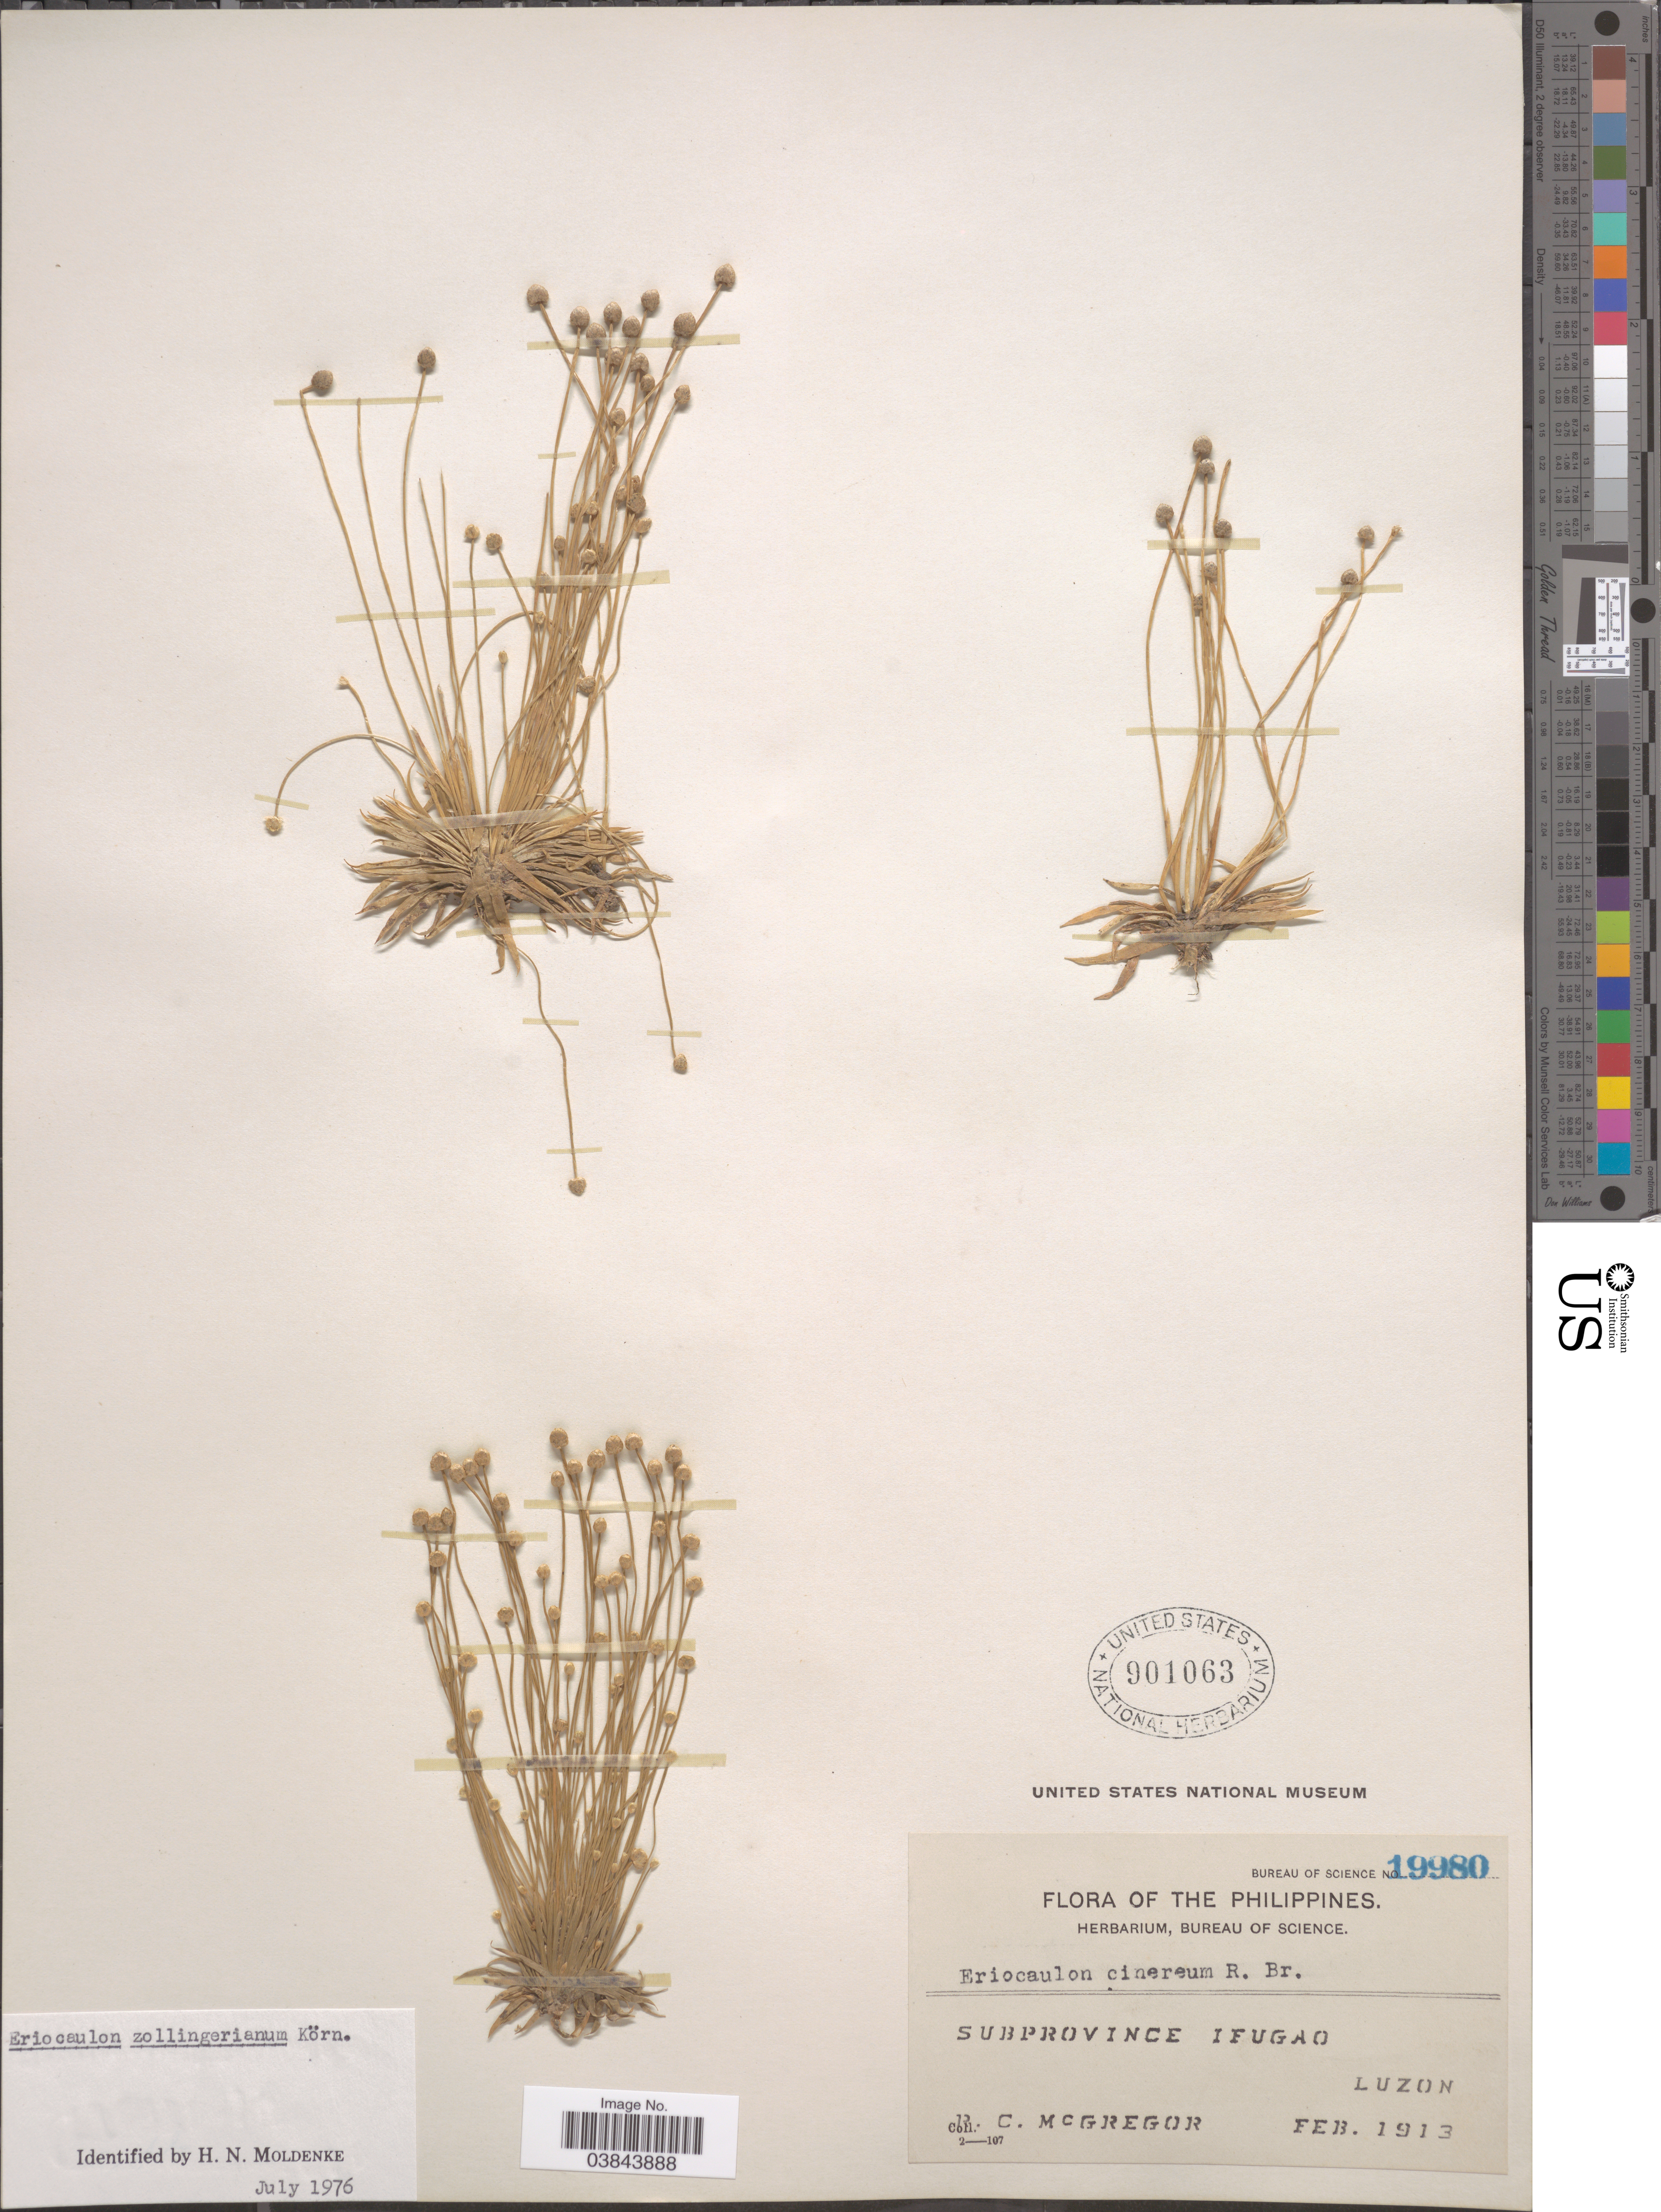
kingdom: Plantae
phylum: Tracheophyta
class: Liliopsida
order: Poales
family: Eriocaulaceae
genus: Eriocaulon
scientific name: Eriocaulon zollingerianum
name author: Körn.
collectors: C. McGregor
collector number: Bureau of Science 19980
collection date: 1913-02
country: Philippines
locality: Subprovince Ifugao, Luzon.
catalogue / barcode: US 901063